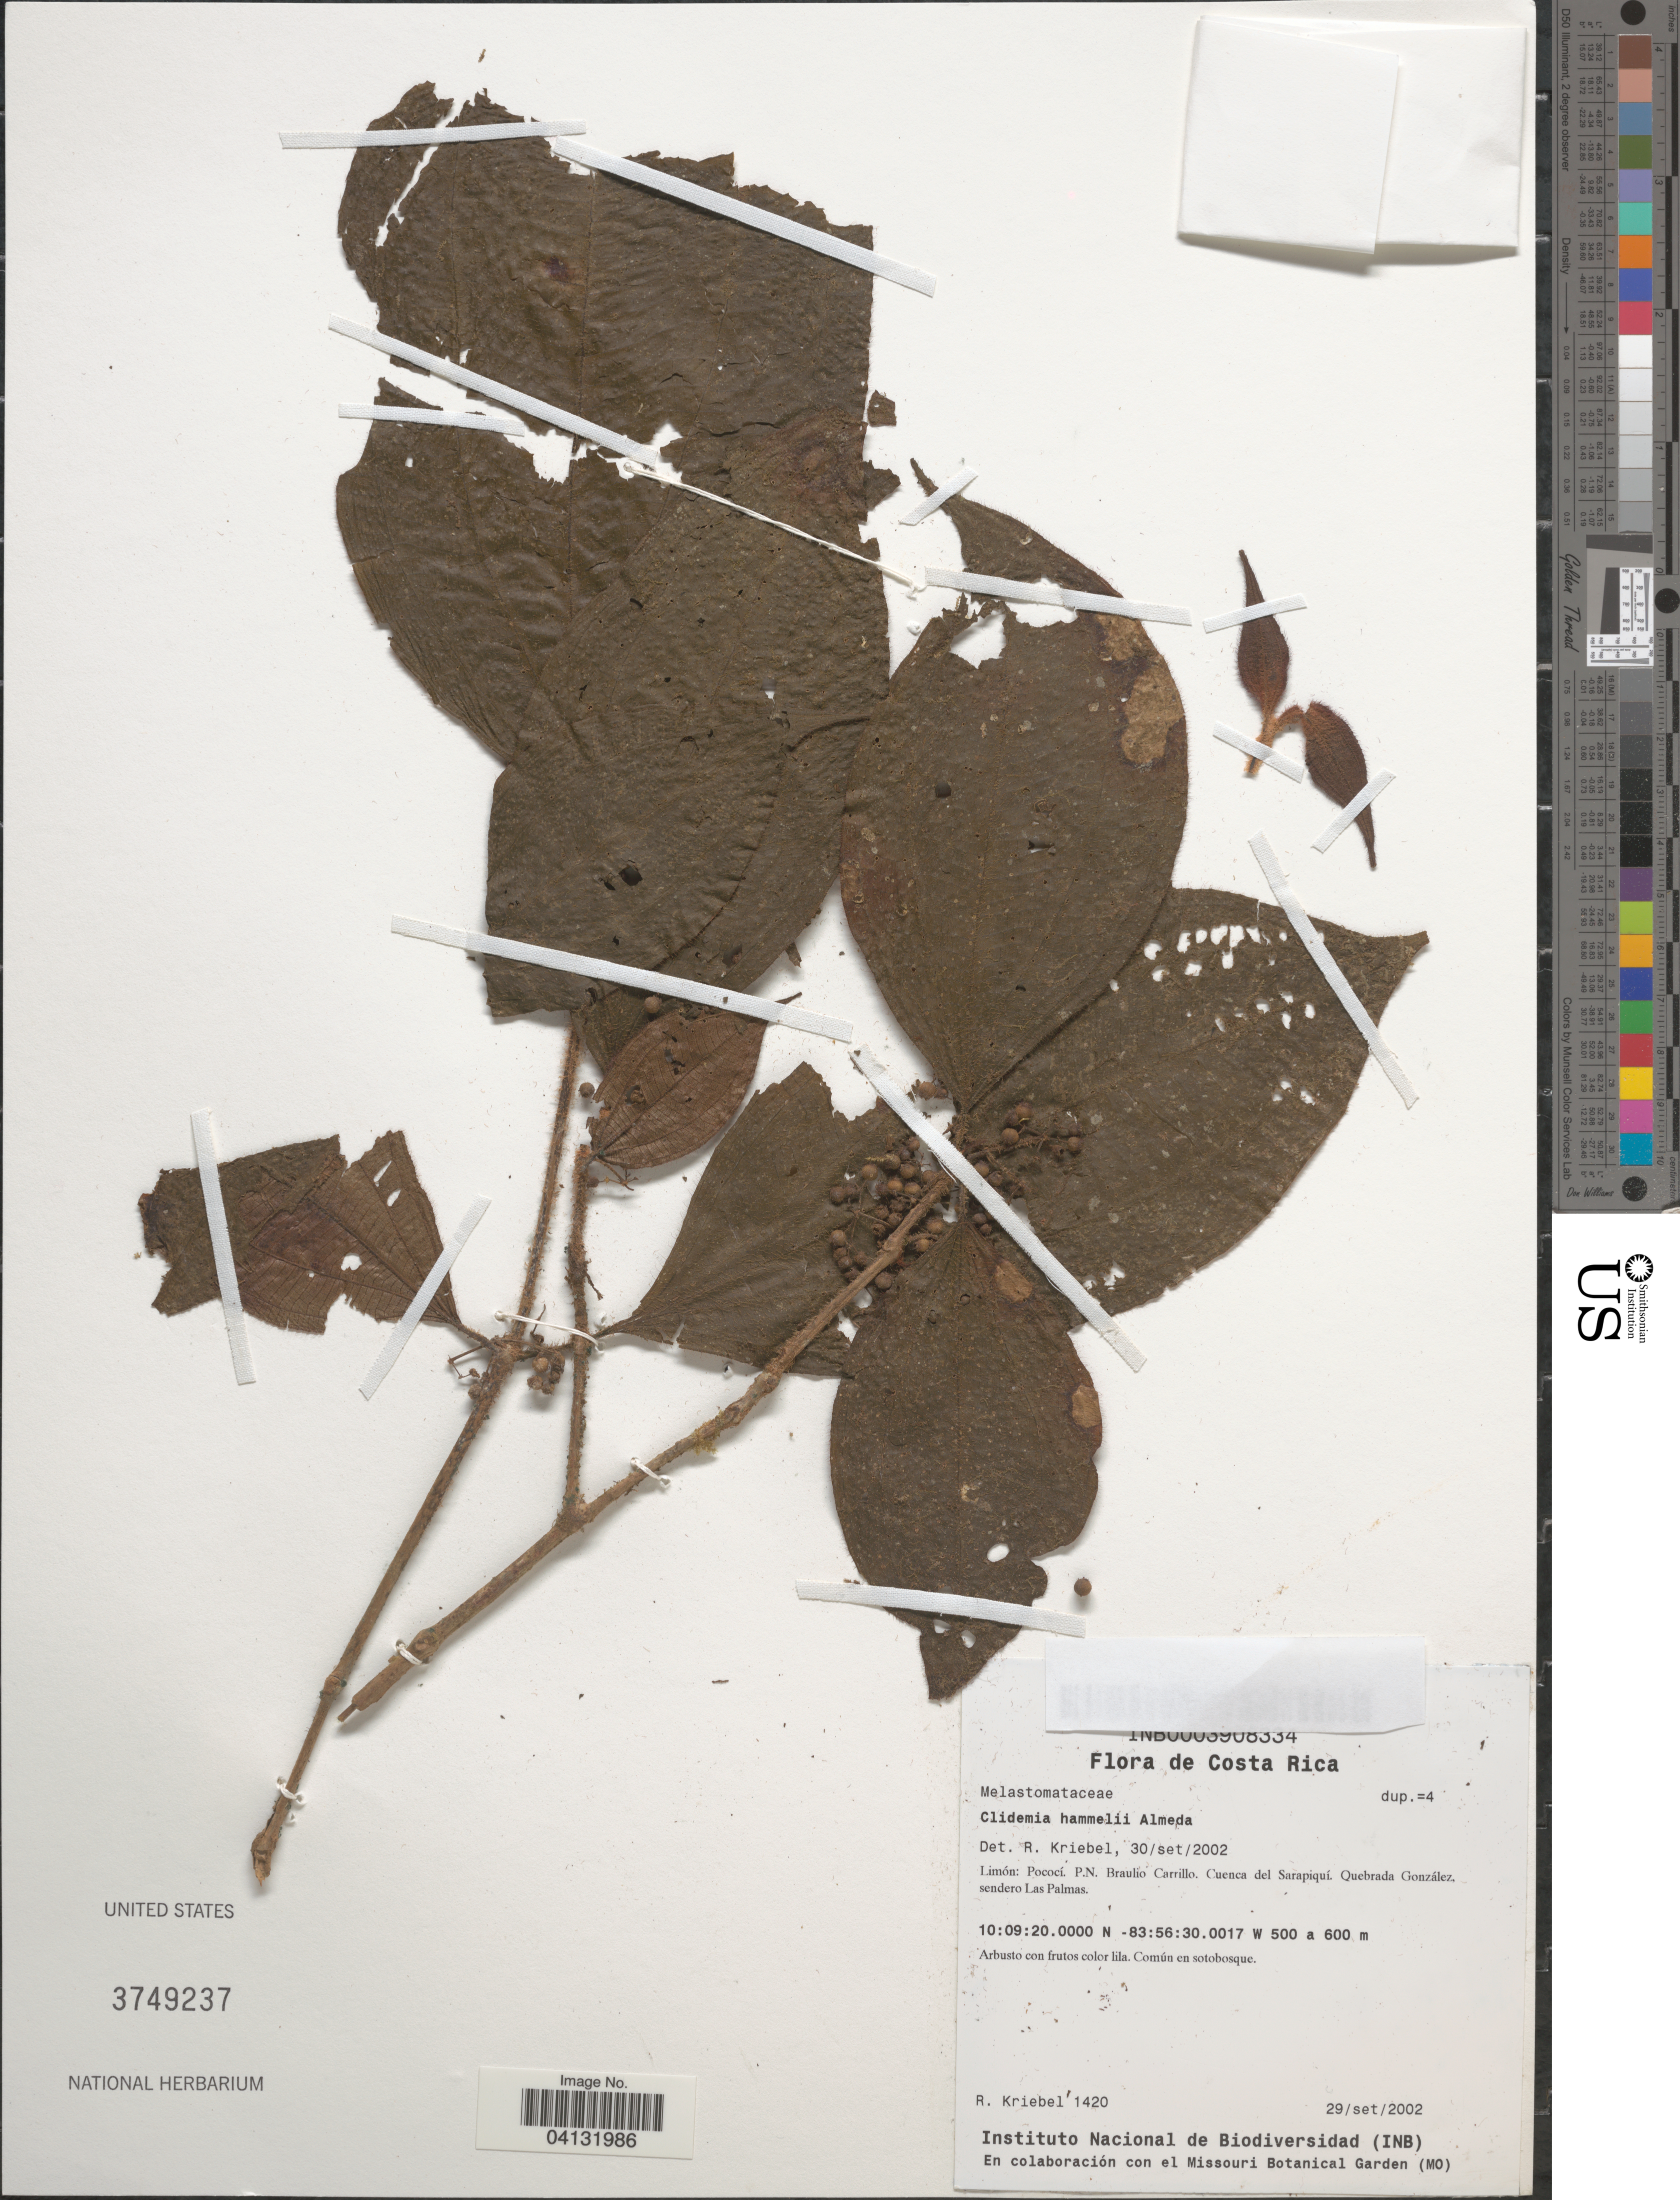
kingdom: Plantae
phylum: Tracheophyta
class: Magnoliopsida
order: Myrtales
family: Melastomataceae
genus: Clidemia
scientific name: Clidemia hammelii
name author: Almeda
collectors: R. Kriebel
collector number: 1420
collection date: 2002-09-29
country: Costa Rica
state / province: Limón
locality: Pococí. P.N. Braulio Carrillo. Cuenca del Sarapiquí. Quebrada González, sendero Las Palmas.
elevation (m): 500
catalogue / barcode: US 3749237